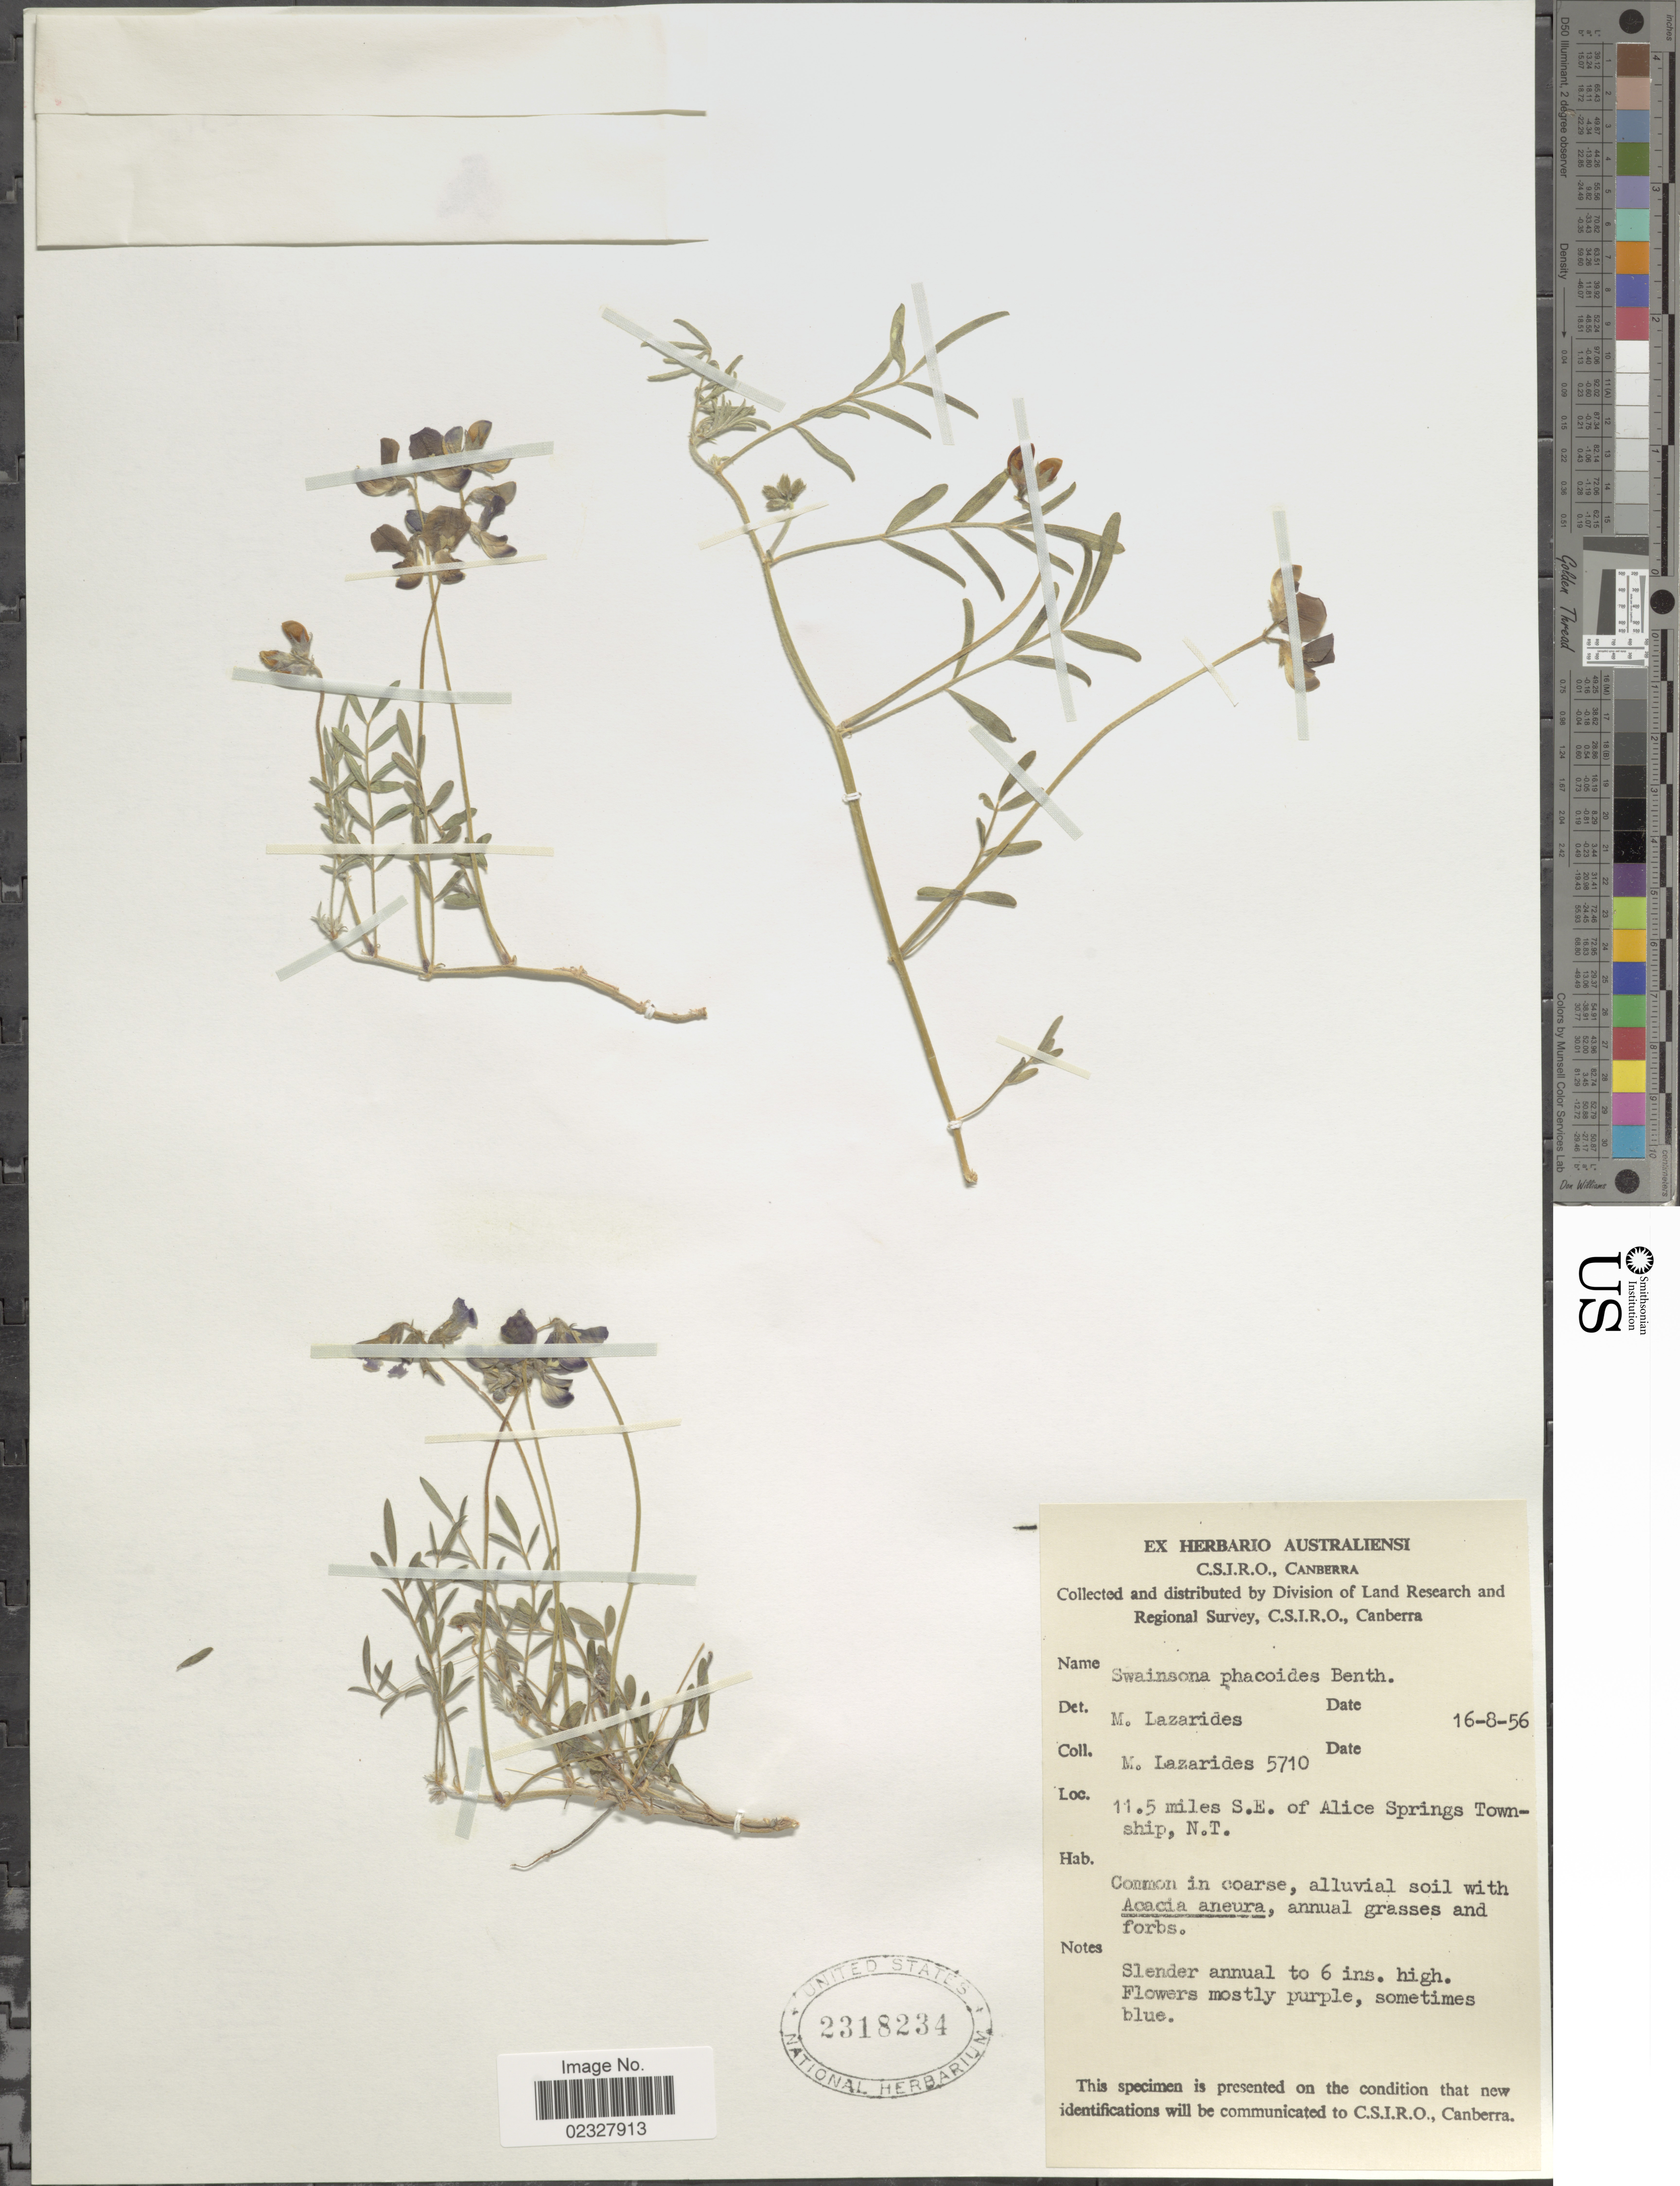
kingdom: Plantae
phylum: Tracheophyta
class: Magnoliopsida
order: Fabales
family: Fabaceae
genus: Swainsona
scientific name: Swainsona phacoides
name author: Benth.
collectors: M. Lazarides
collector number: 5710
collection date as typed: Transcribed d/m/y: 16/8/56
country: Australia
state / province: Northern Territory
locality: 11.5 miles S.E. of Alice Springs Township, N.T.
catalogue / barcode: US 2318234